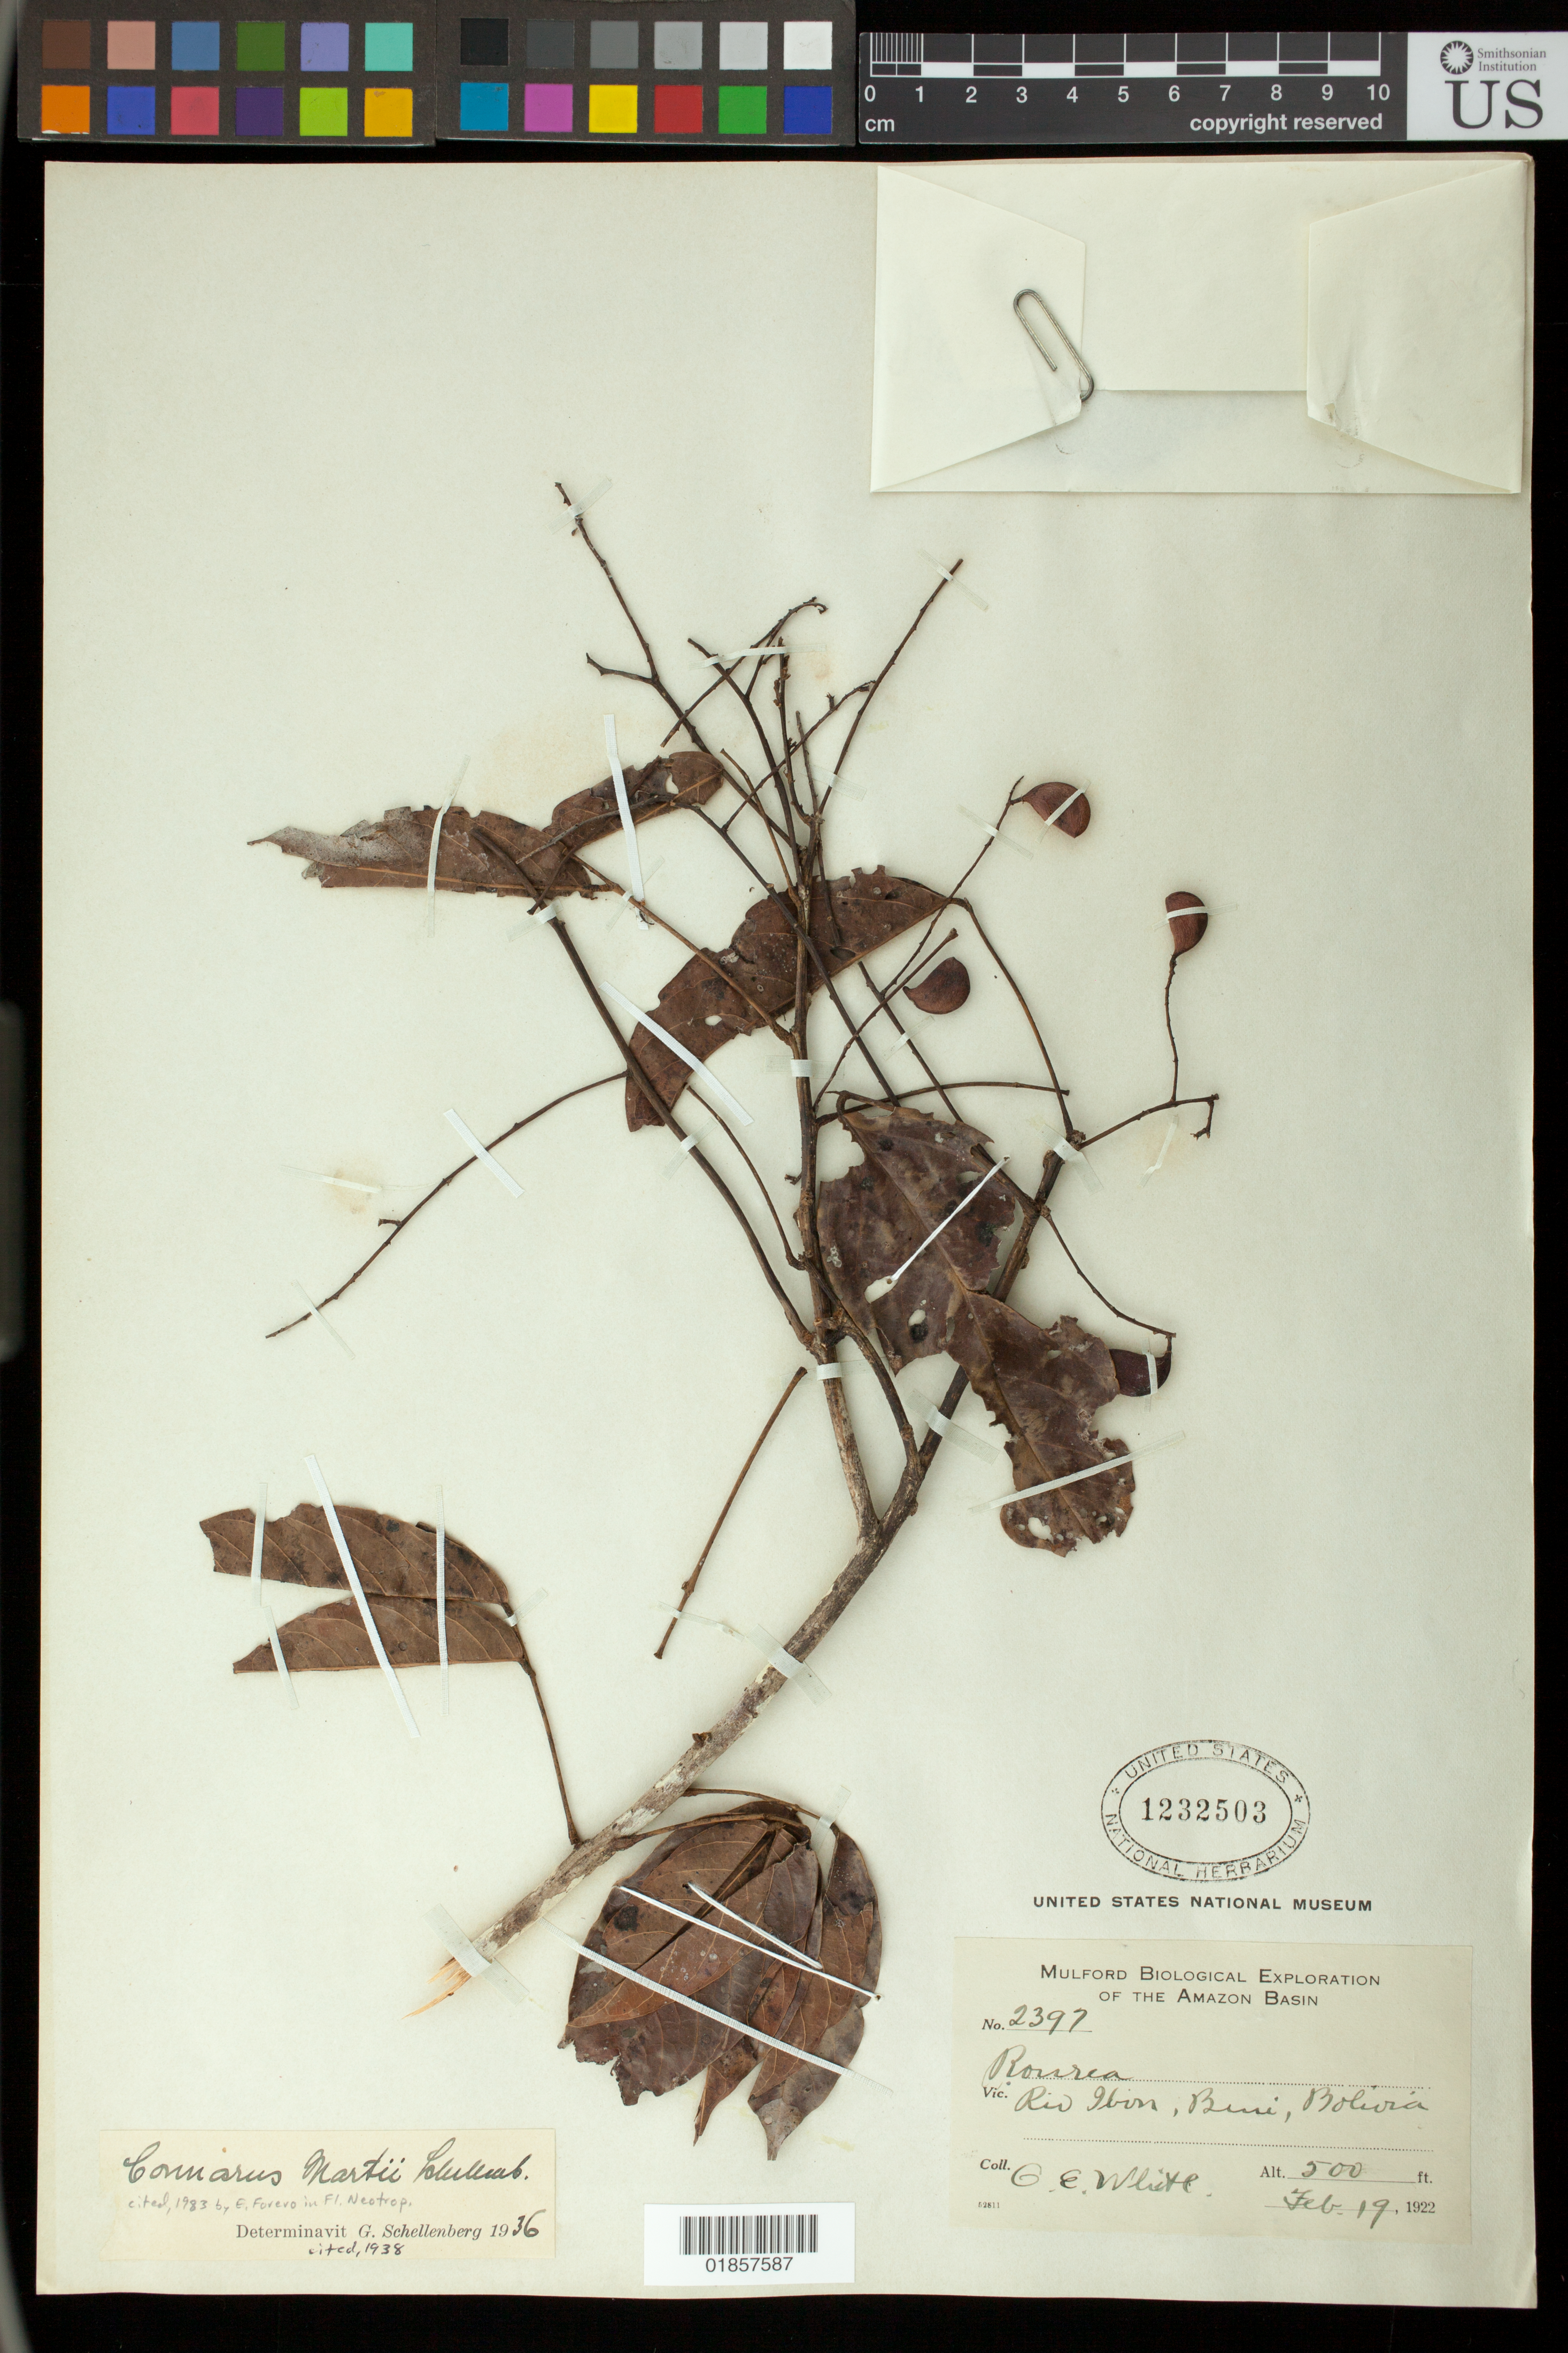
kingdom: Plantae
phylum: Tracheophyta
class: Magnoliopsida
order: Oxalidales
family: Connaraceae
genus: Connarus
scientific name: Connarus martii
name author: Schellenb.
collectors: O. E. White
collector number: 2397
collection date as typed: Feb. 19, 1922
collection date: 1922-02-19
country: Bolivia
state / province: Beni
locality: Rio Ibon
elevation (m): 152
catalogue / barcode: US 1232503